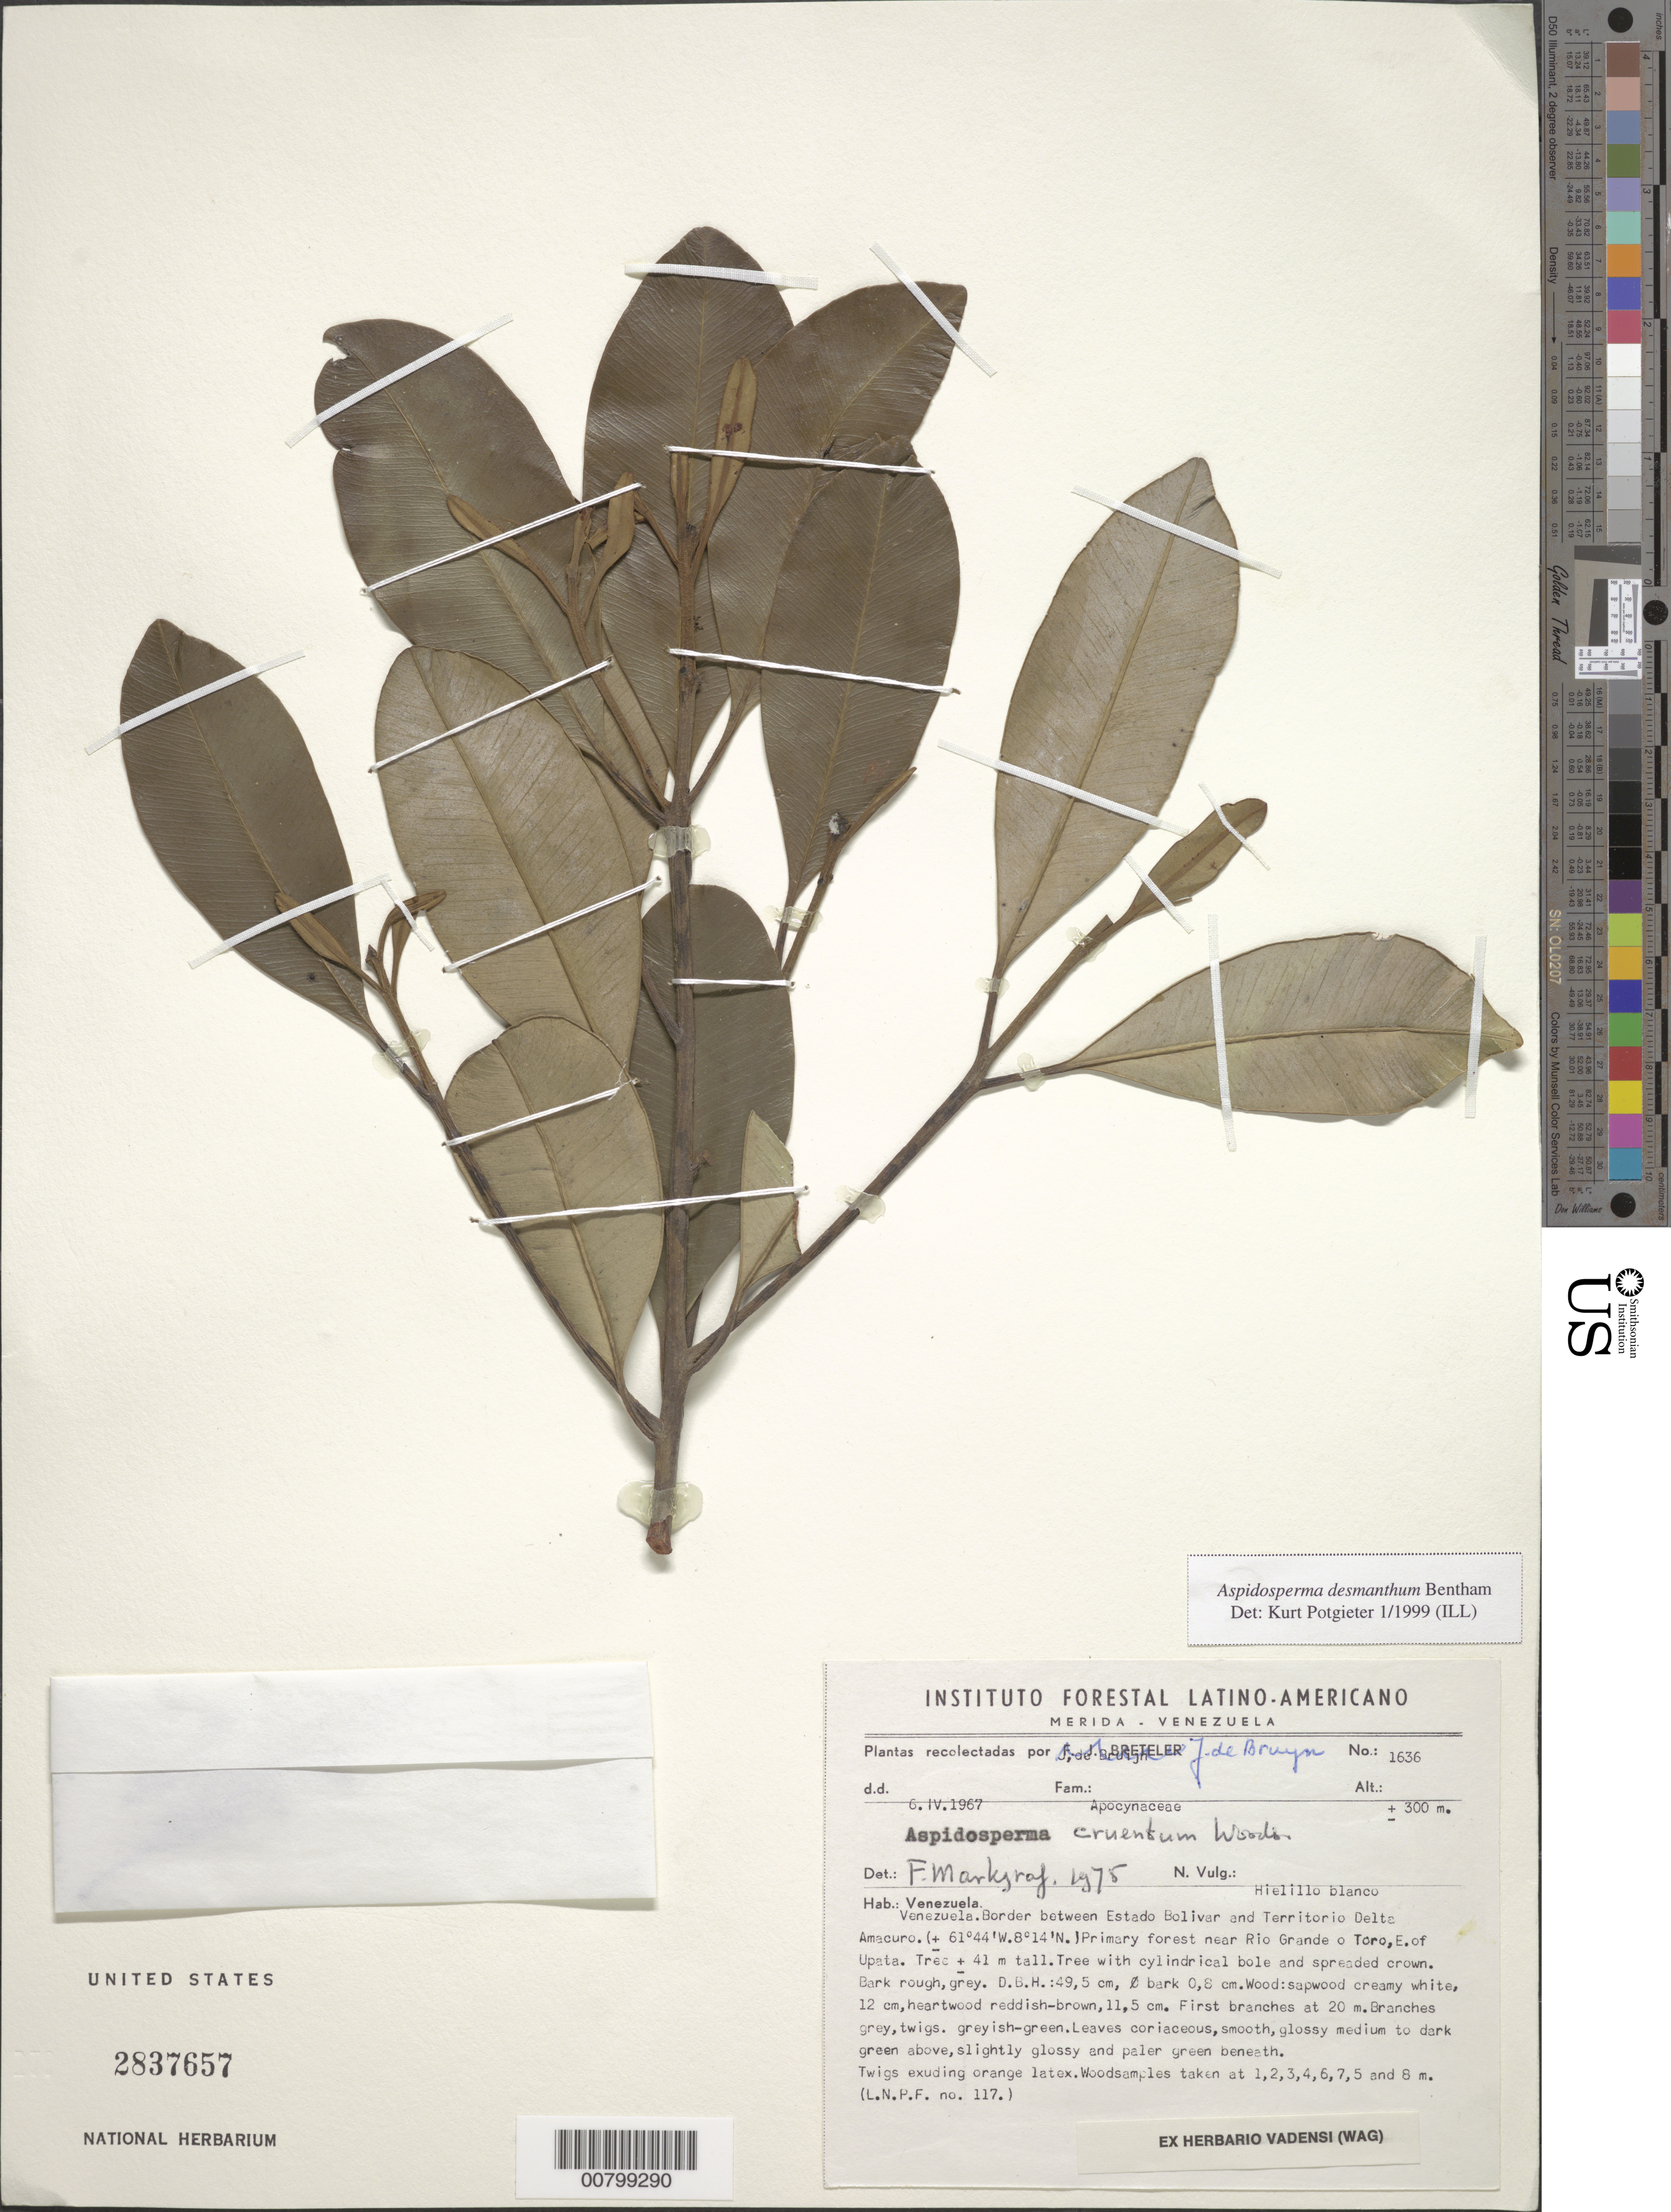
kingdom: Plantae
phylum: Tracheophyta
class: Magnoliopsida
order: Gentianales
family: Apocynaceae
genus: Aspidosperma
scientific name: Aspidosperma desmanthum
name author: Benth. ex Müll. Arg.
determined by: Potgieter, K.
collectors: J. Bruijn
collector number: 1636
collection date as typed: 6-Apr-67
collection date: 1967-04-06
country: Venezuela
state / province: Bolívar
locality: Estado Bolívar and Territorío Delta Amacuro border, near Río Grande o Toro, E of Upata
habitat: Primary forest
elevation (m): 300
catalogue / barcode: US 2837657